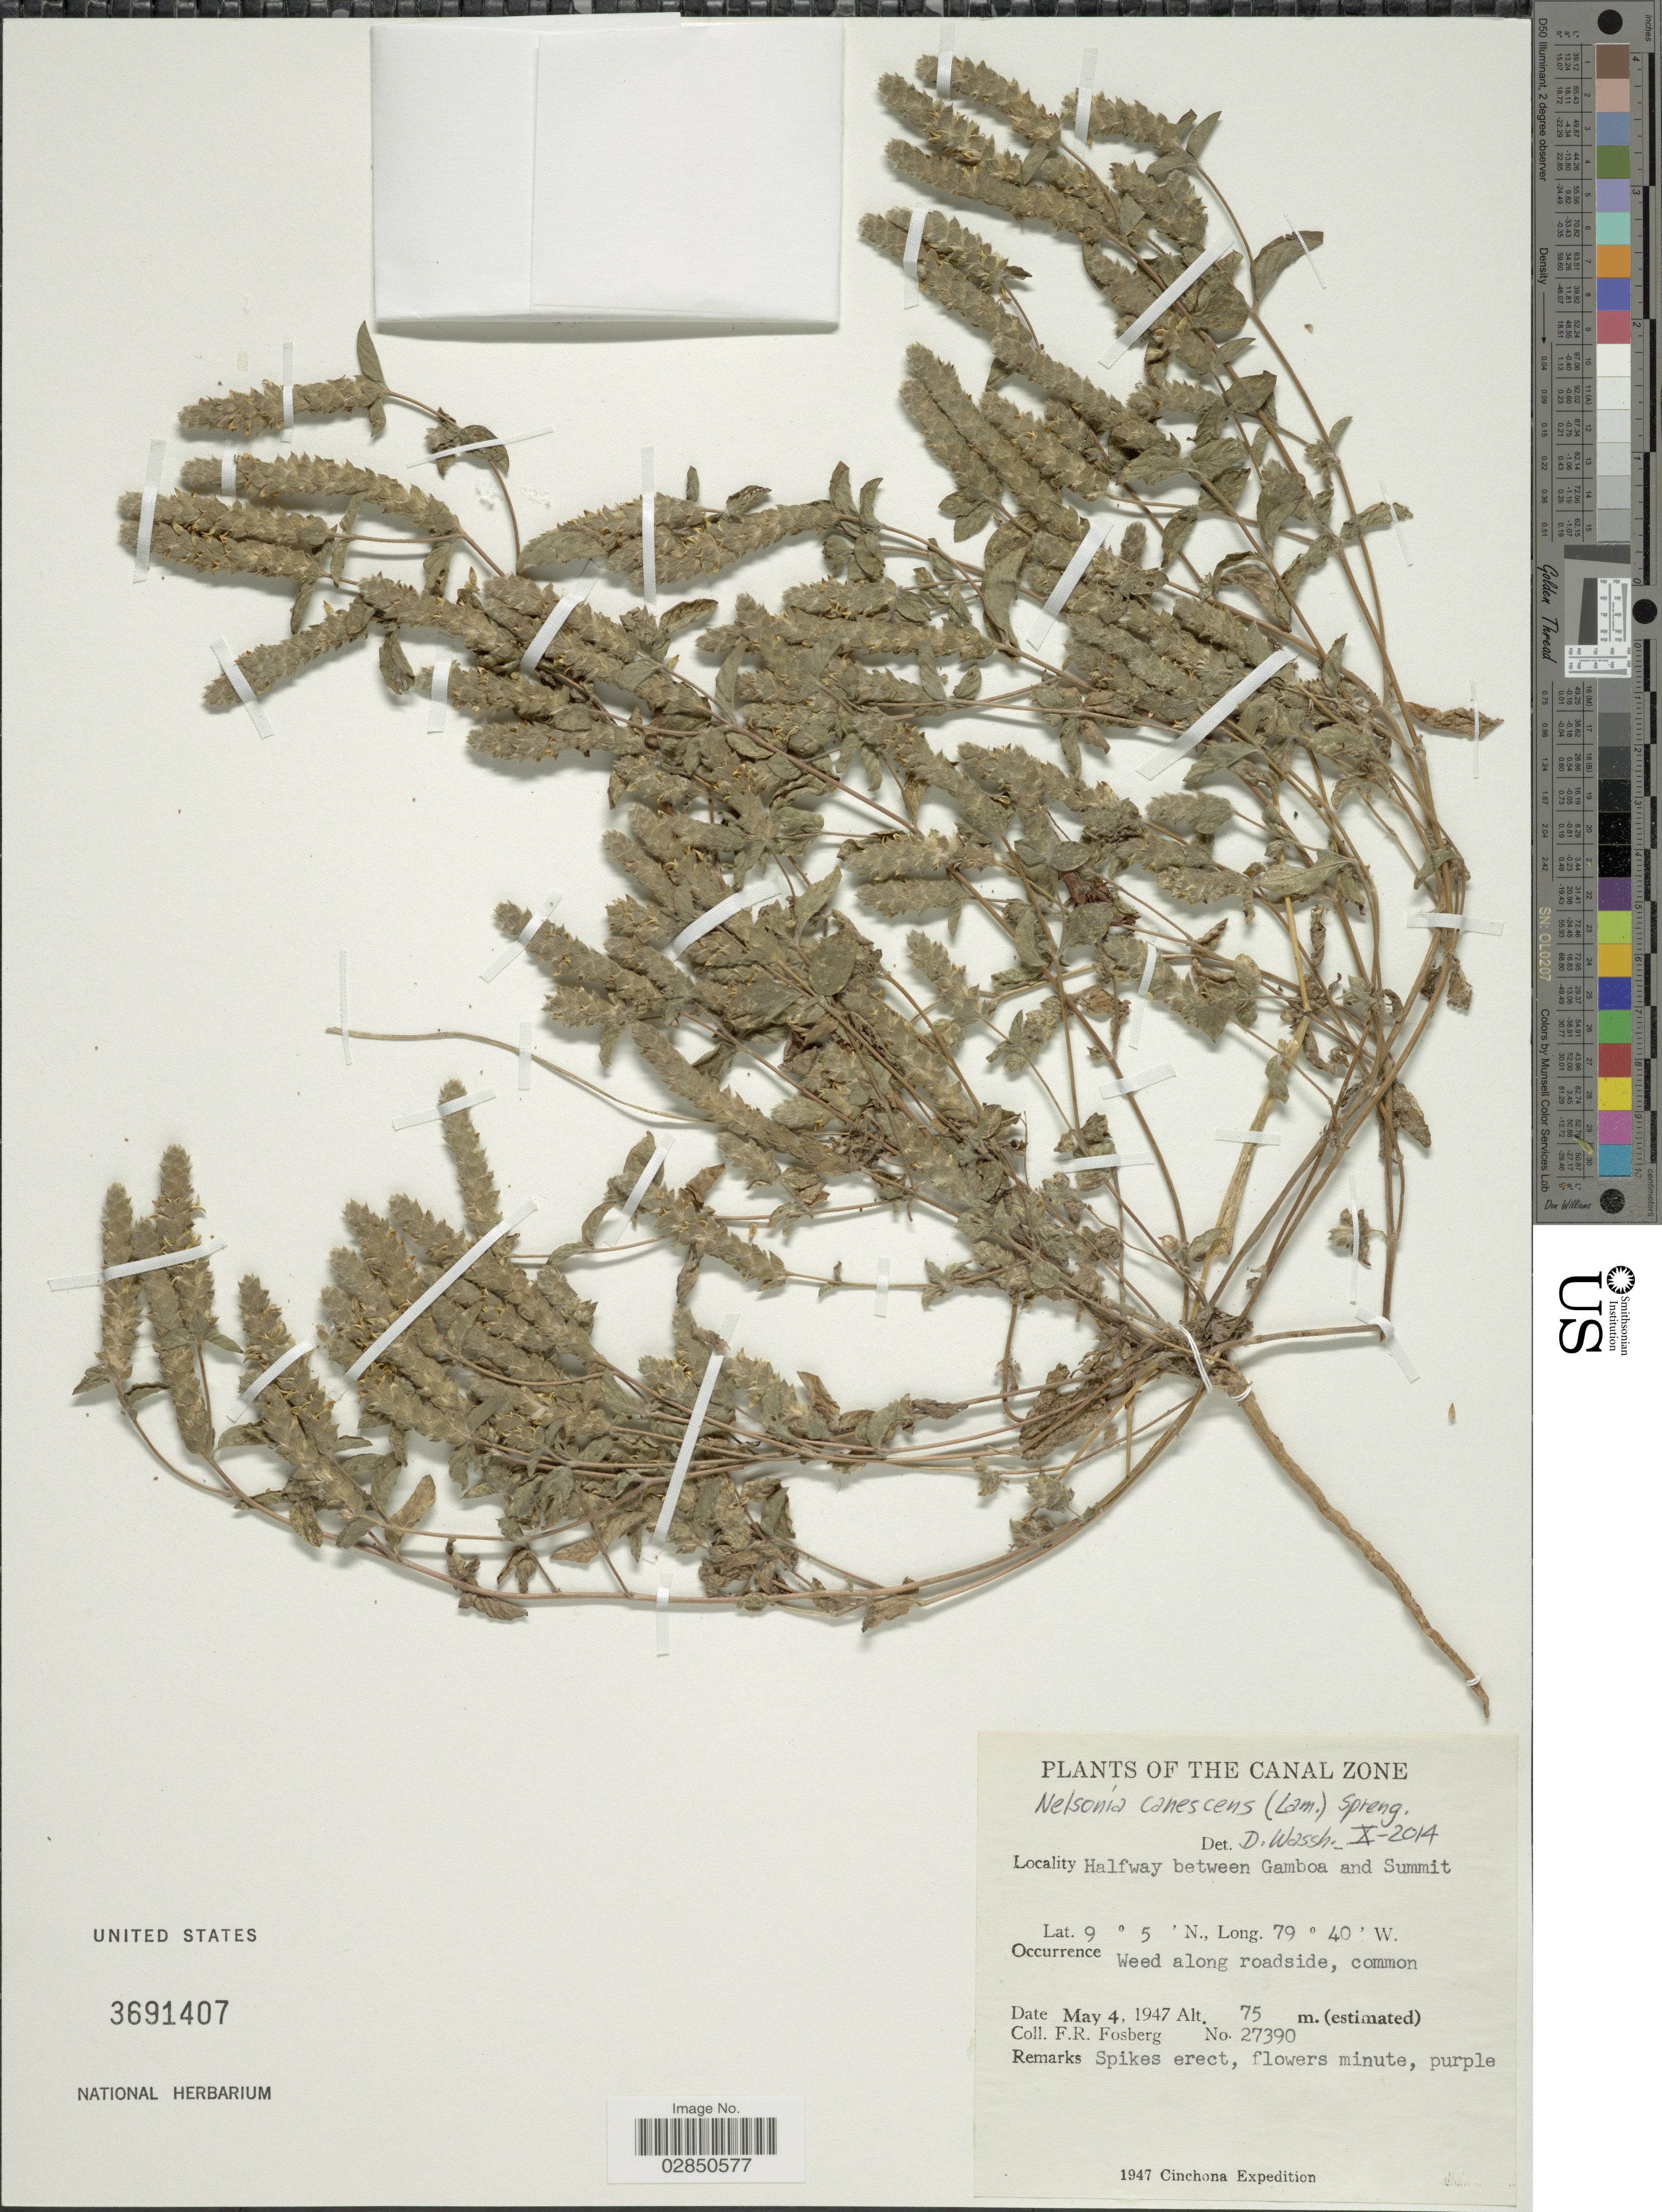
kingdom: Plantae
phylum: Tracheophyta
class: Magnoliopsida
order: Lamiales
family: Acanthaceae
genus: Nelsonia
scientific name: Nelsonia brunelloides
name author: (Lam.) Kuntze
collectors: F. R. Fosberg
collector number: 27390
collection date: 1947-05-04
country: Panama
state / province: Colón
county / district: Canal Zone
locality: The Canal Zone, Halfway between Gamboa and Summit.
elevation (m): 75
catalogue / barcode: US 3691407